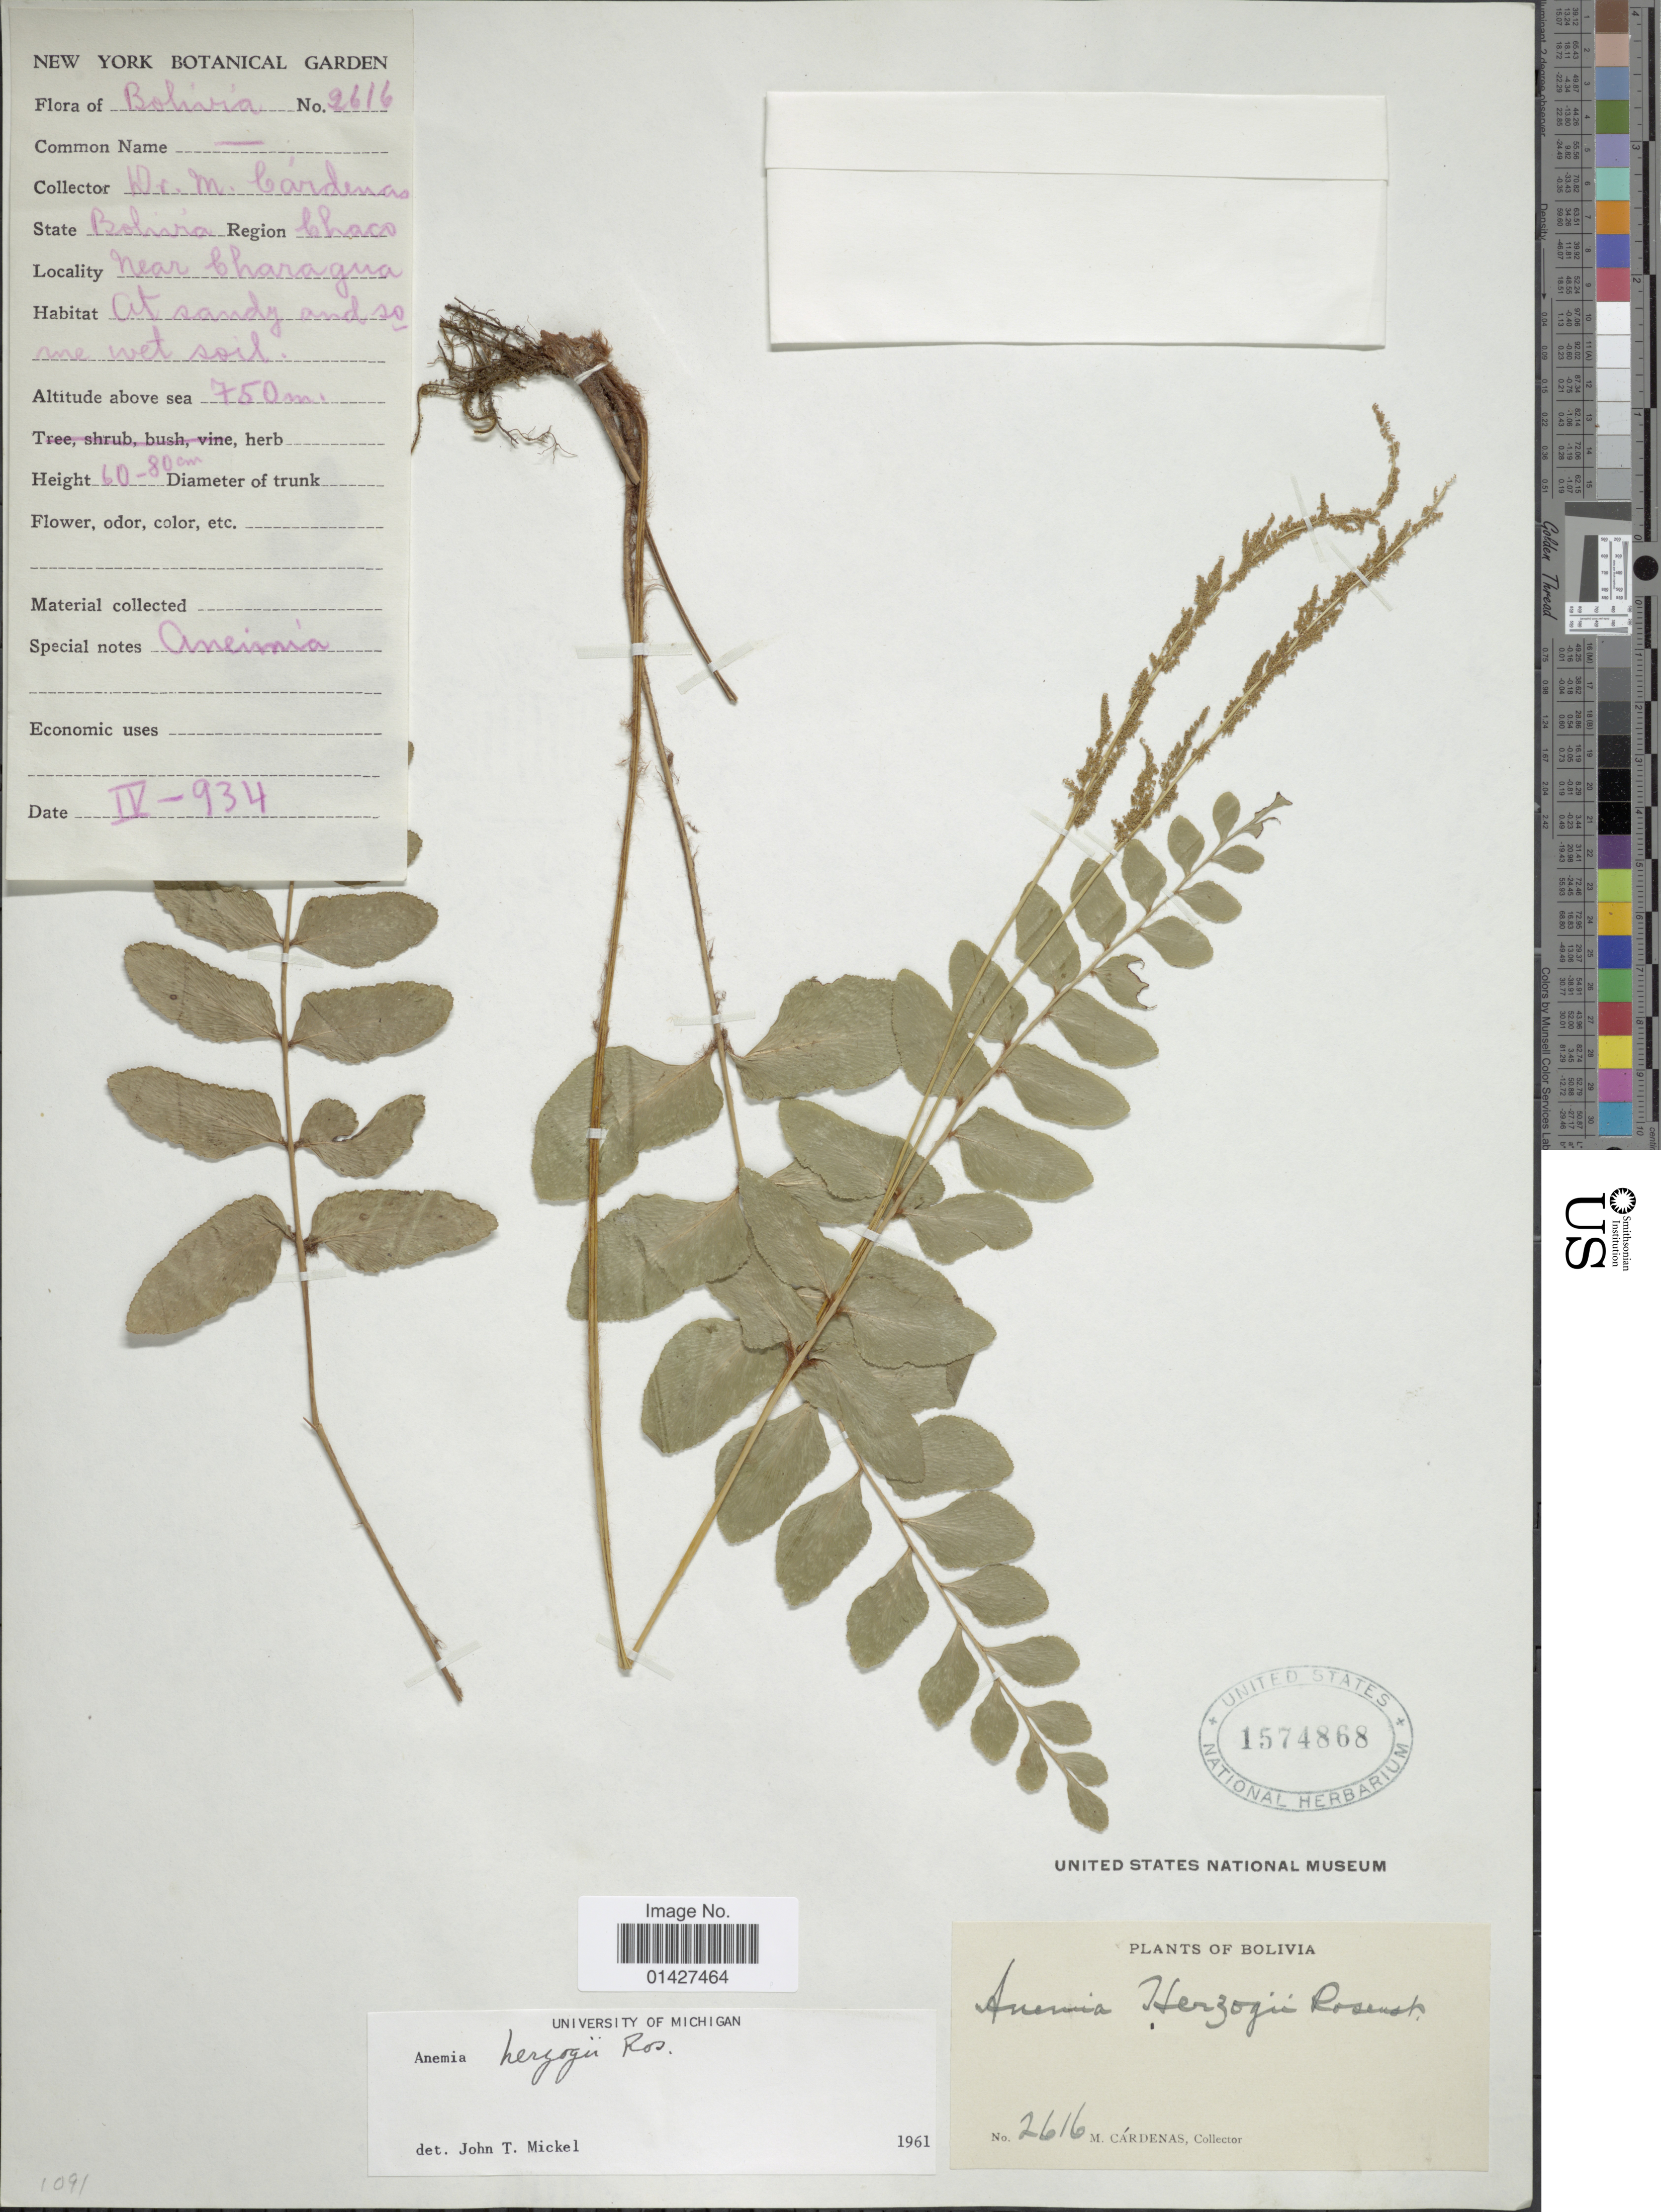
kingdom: Plantae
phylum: Tracheophyta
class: Polypodiopsida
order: Schizaeales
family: Anemiaceae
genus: Anemia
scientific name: Anemia herzogii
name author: Rosenst.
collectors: M. Cárdenas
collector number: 2616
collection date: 1934-04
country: Bolivia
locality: Region: Chaco. Locality: near Charagua.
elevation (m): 750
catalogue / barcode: US 1574868